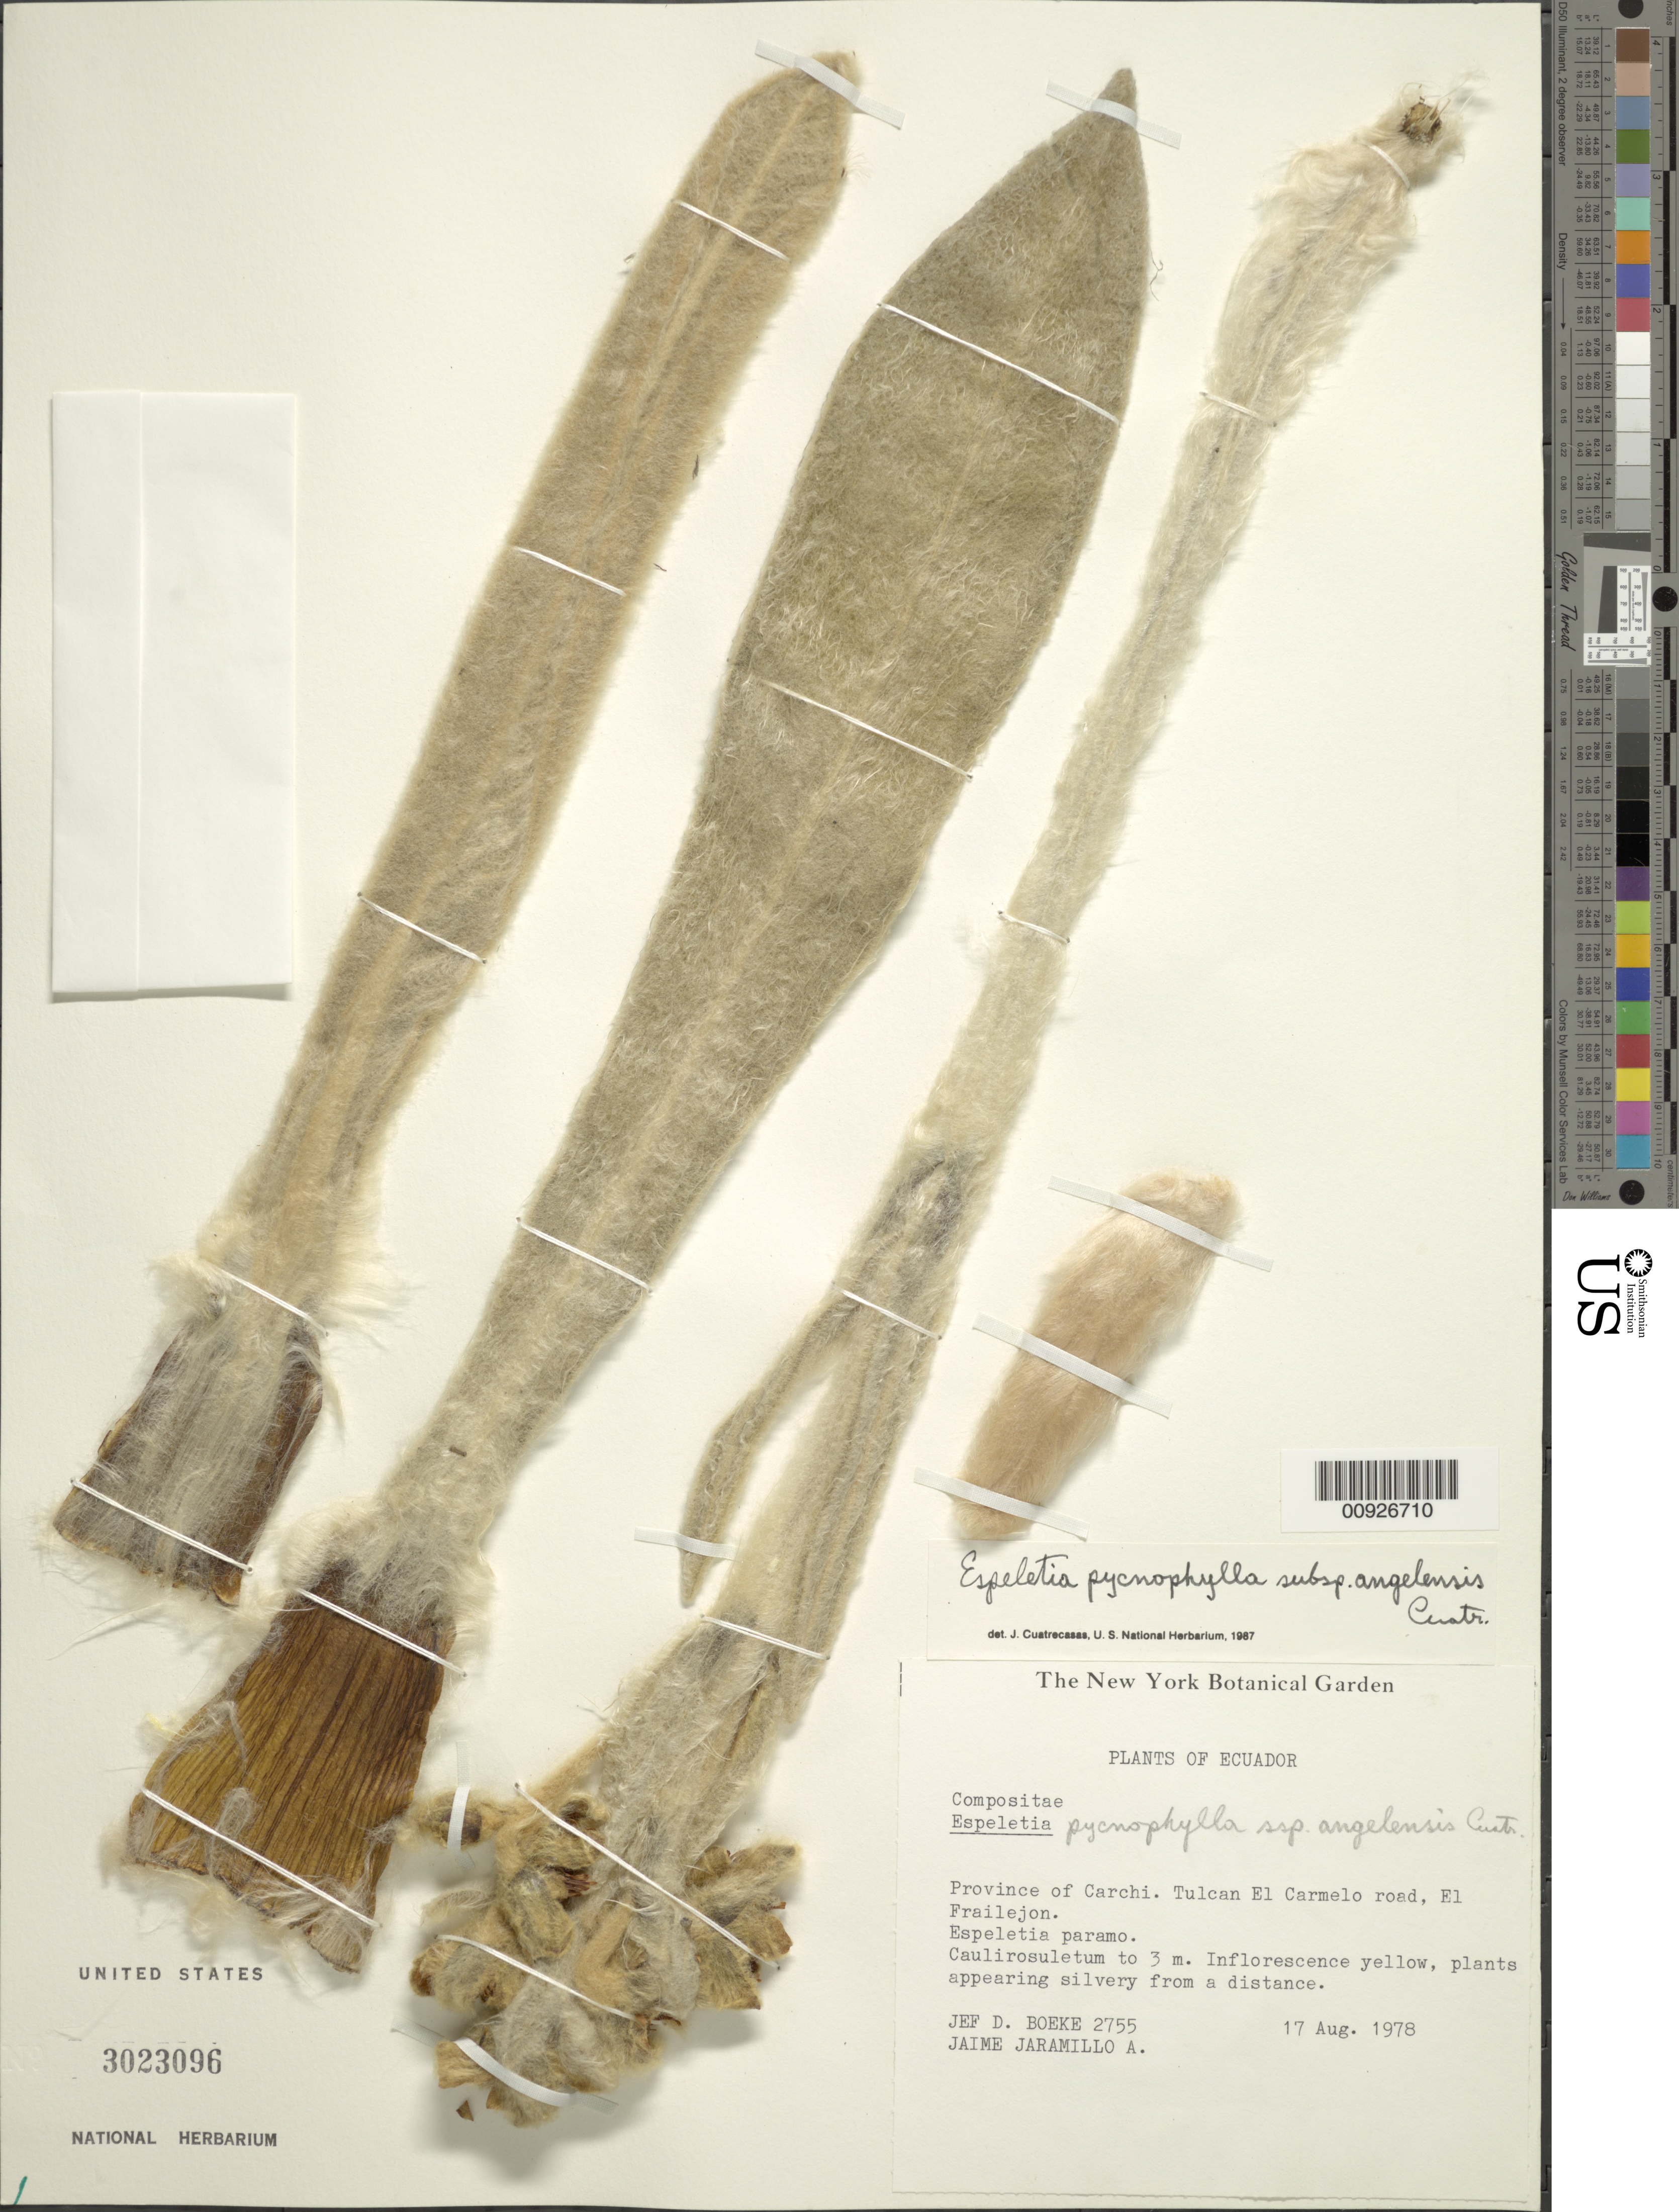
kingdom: Plantae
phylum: Tracheophyta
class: Magnoliopsida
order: Asterales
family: Asteraceae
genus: Espeletia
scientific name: Espeletia pycnophylla subsp. angelensis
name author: Cuatrec.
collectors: J. D. Boeke & J. Jaramillo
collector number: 2755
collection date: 1978-08-17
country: Ecuador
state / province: Carchi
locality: Tulcán - El Carmelo road, El Frailjejón.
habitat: Espeletia páramo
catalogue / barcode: US 3023096